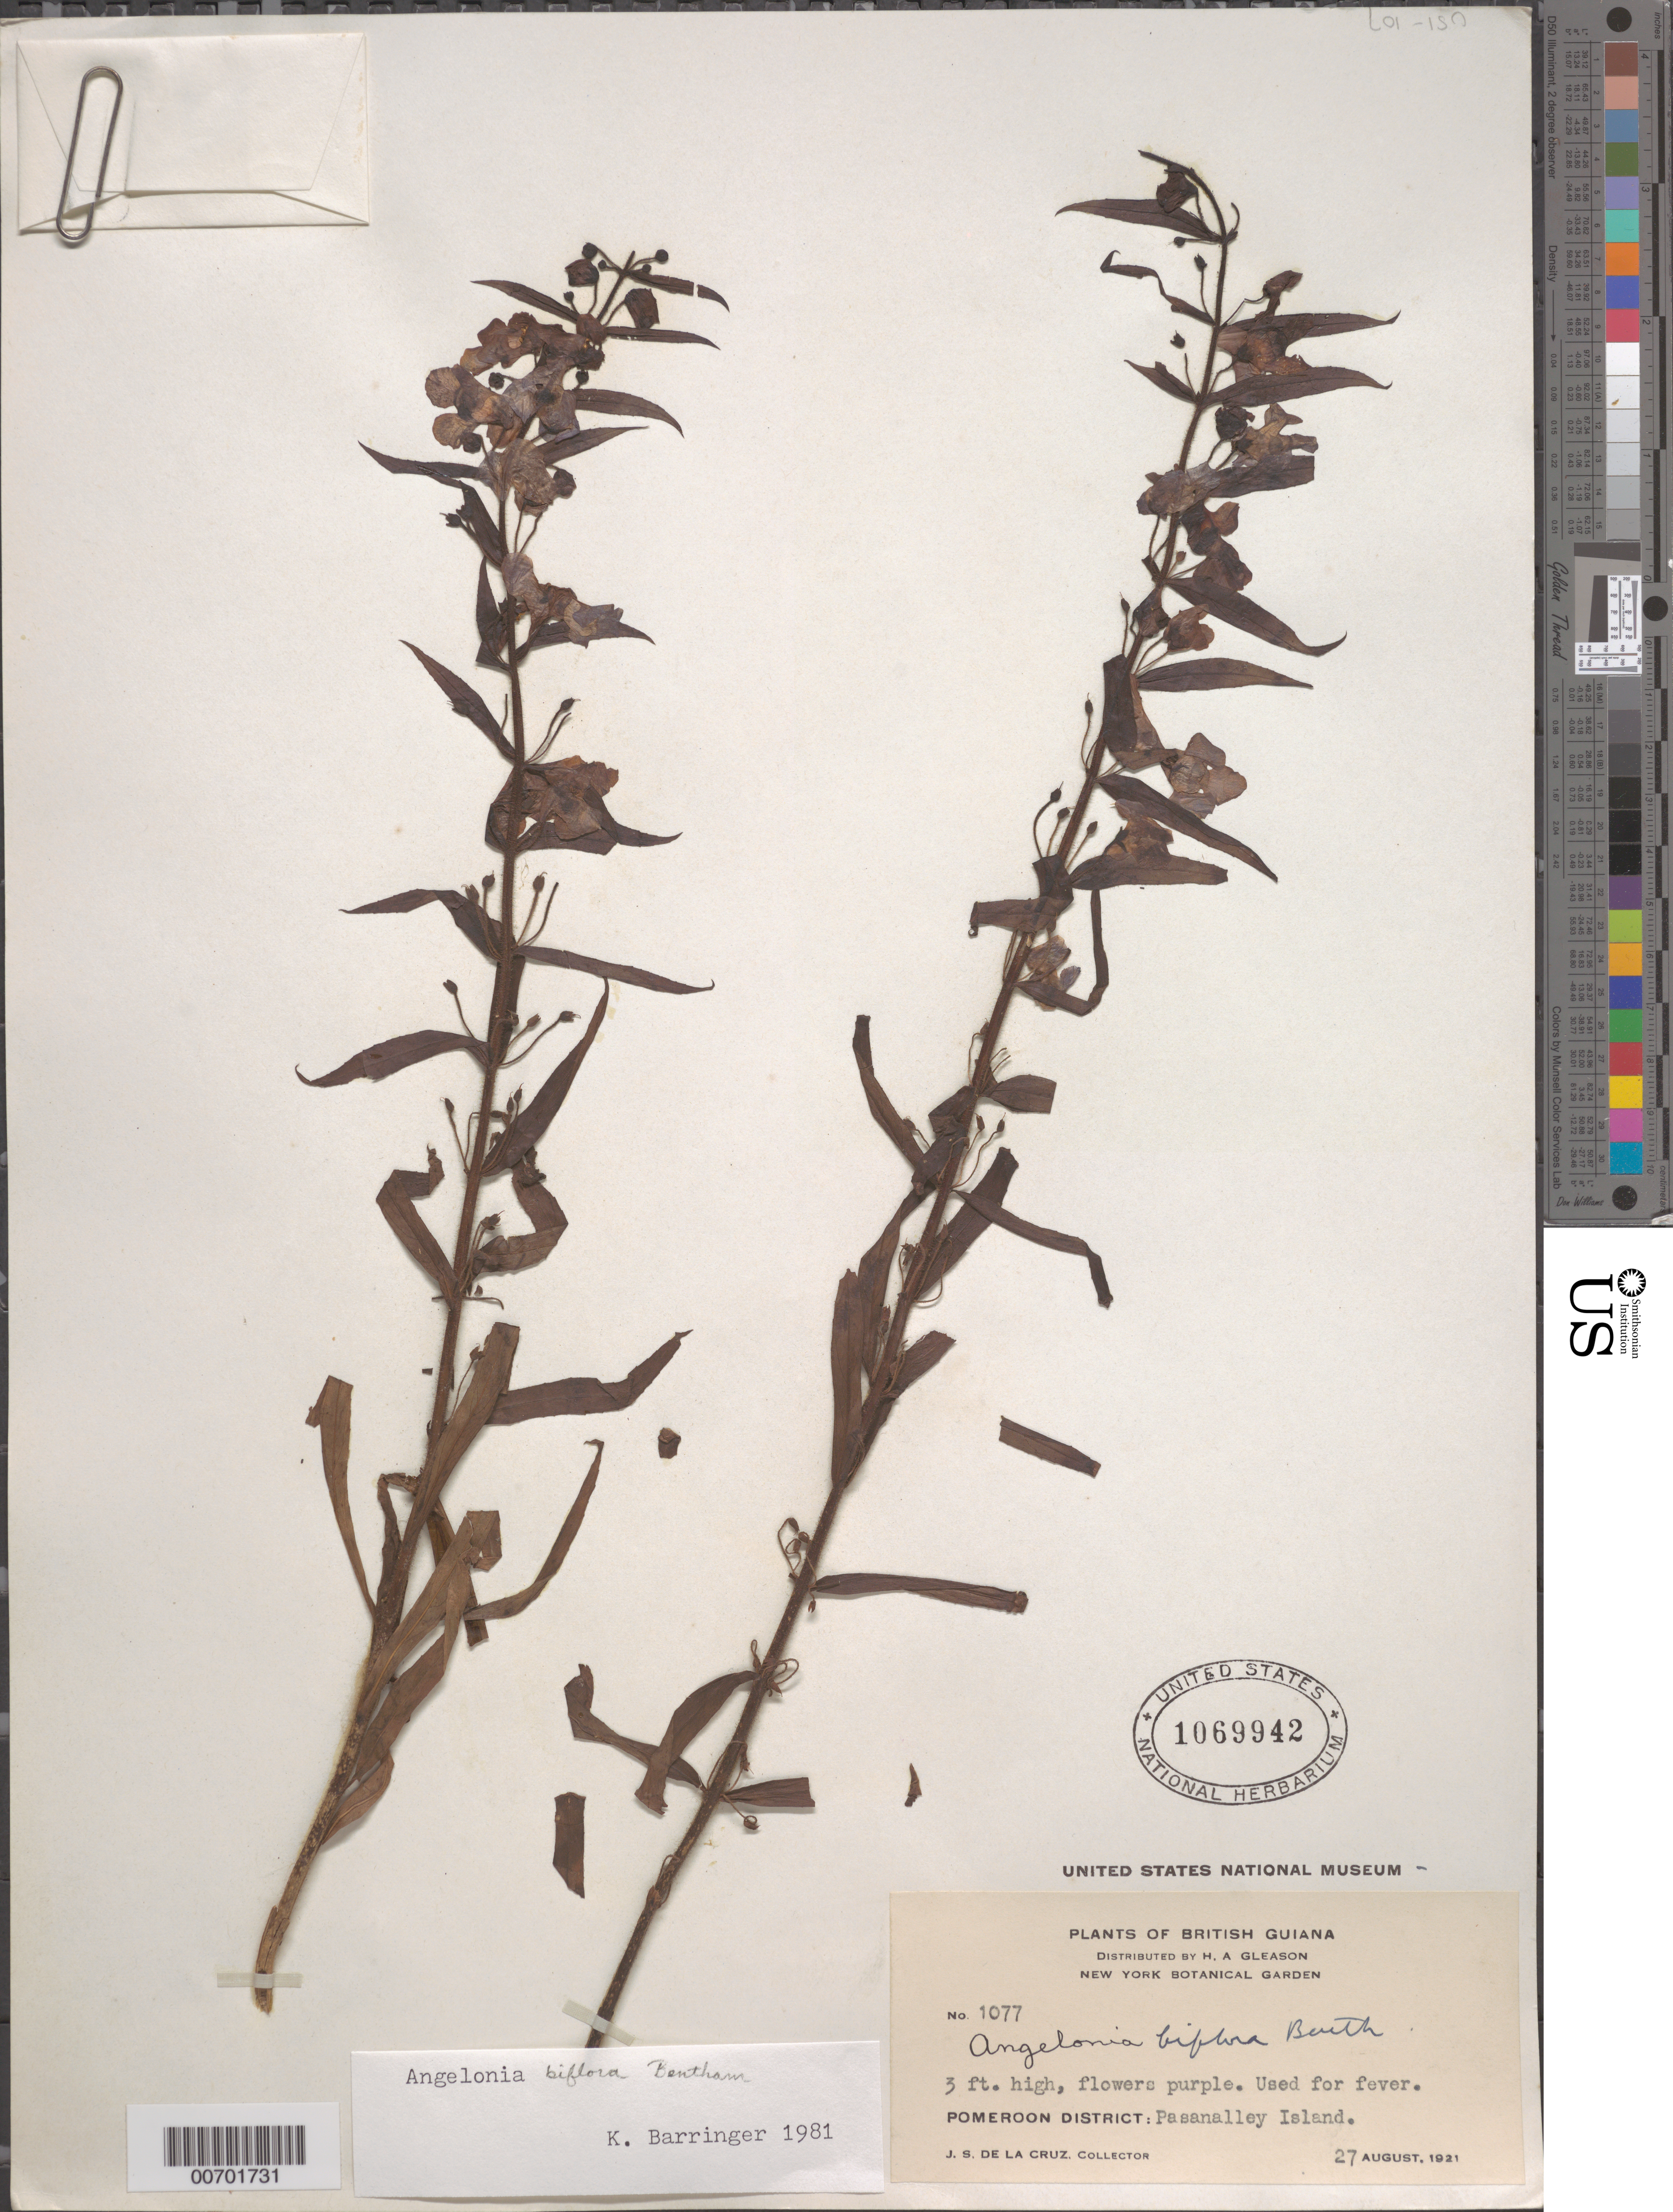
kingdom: Plantae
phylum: Tracheophyta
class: Magnoliopsida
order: Lamiales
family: Plantaginaceae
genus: Angelonia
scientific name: Angelonia biflora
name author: Benth.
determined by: Barringer, K. A.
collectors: J. S. de la Cruz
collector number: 1077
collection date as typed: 27-Aug-21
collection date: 1921-08-27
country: Guyana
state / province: Barima-Waini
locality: Pasanalley Island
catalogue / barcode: US 1069942